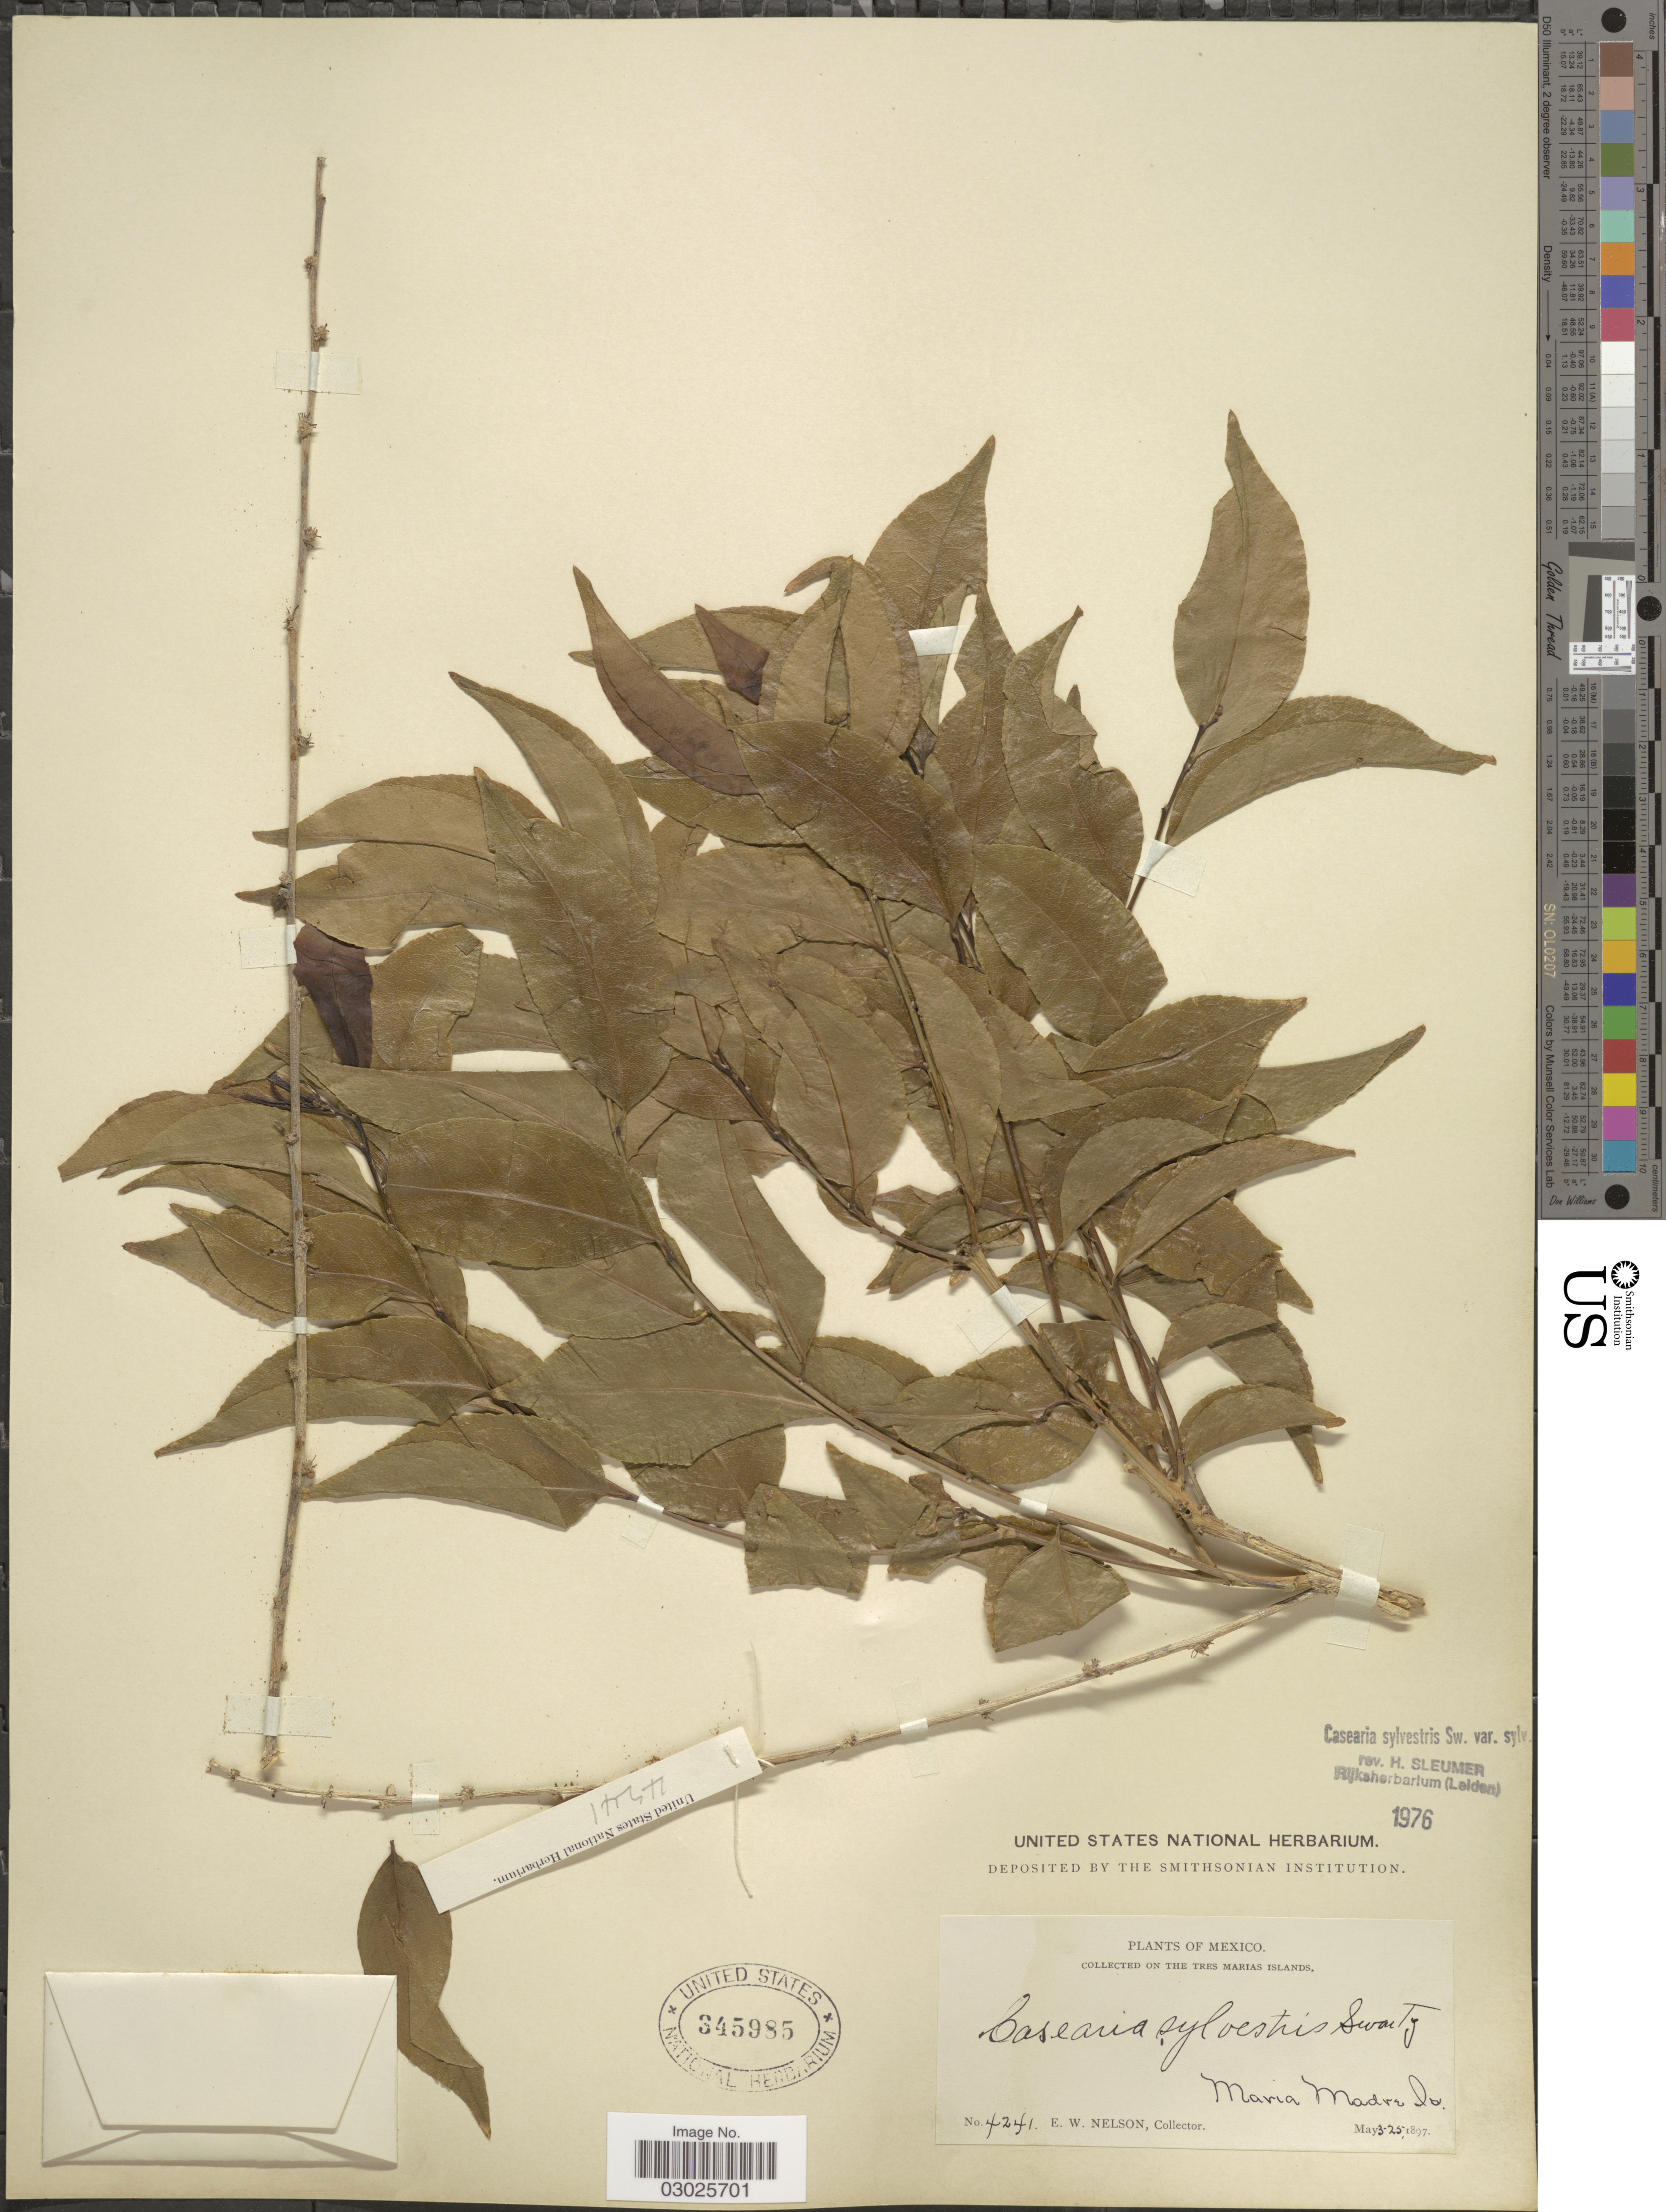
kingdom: Plantae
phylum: Tracheophyta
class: Magnoliopsida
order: Malpighiales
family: Salicaceae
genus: Casearia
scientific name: Casearia sylvestris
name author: Sw.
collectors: E. W. Nelson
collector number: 4241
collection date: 1897-05-03/1897-05-25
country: Mexico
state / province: Nayarit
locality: In the Tres Marias Islands, Maria Madre Is.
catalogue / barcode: US 345985